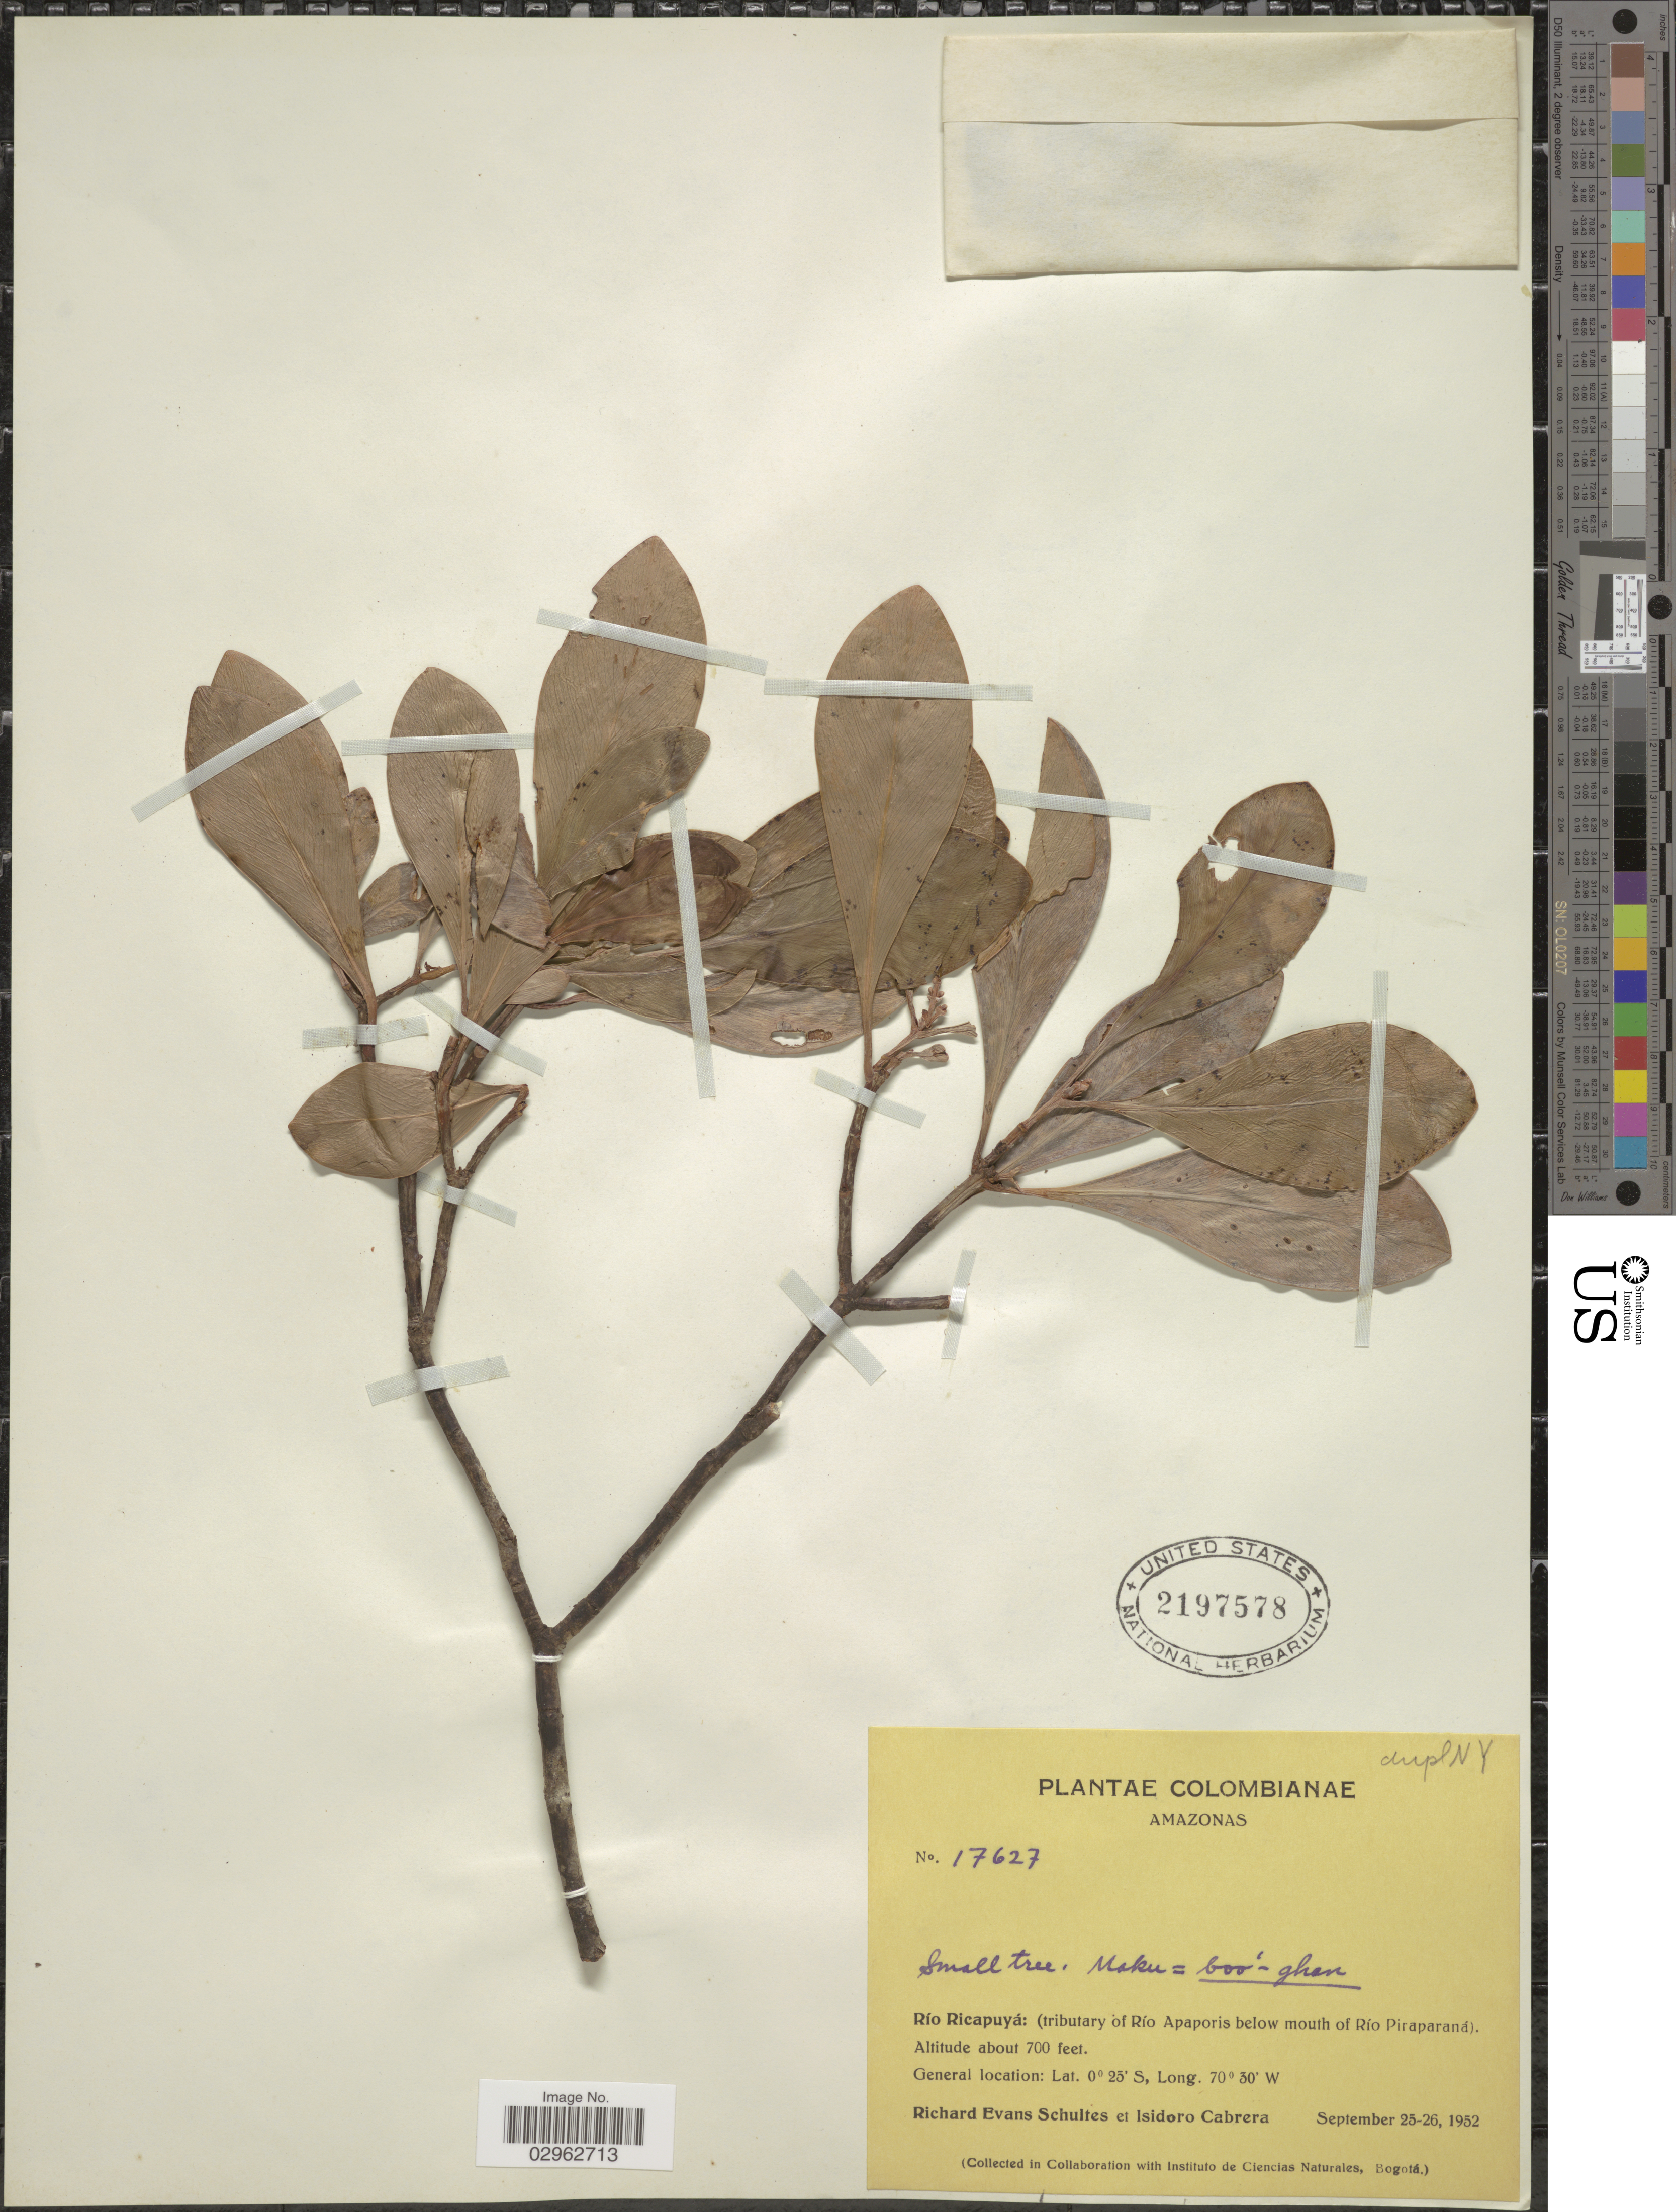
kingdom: Plantae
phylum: Tracheophyta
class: Magnoliopsida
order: Malpighiales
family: Clusiaceae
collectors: R. E. Schultes & I. Cabrera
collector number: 17627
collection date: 1952-09-25/1952-09-26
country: Colombia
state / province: Amazônas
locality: Río Ricapuyá: (tributary of Río Apaporis below mouth of Río Piraparaná).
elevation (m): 213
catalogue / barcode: US 2197578